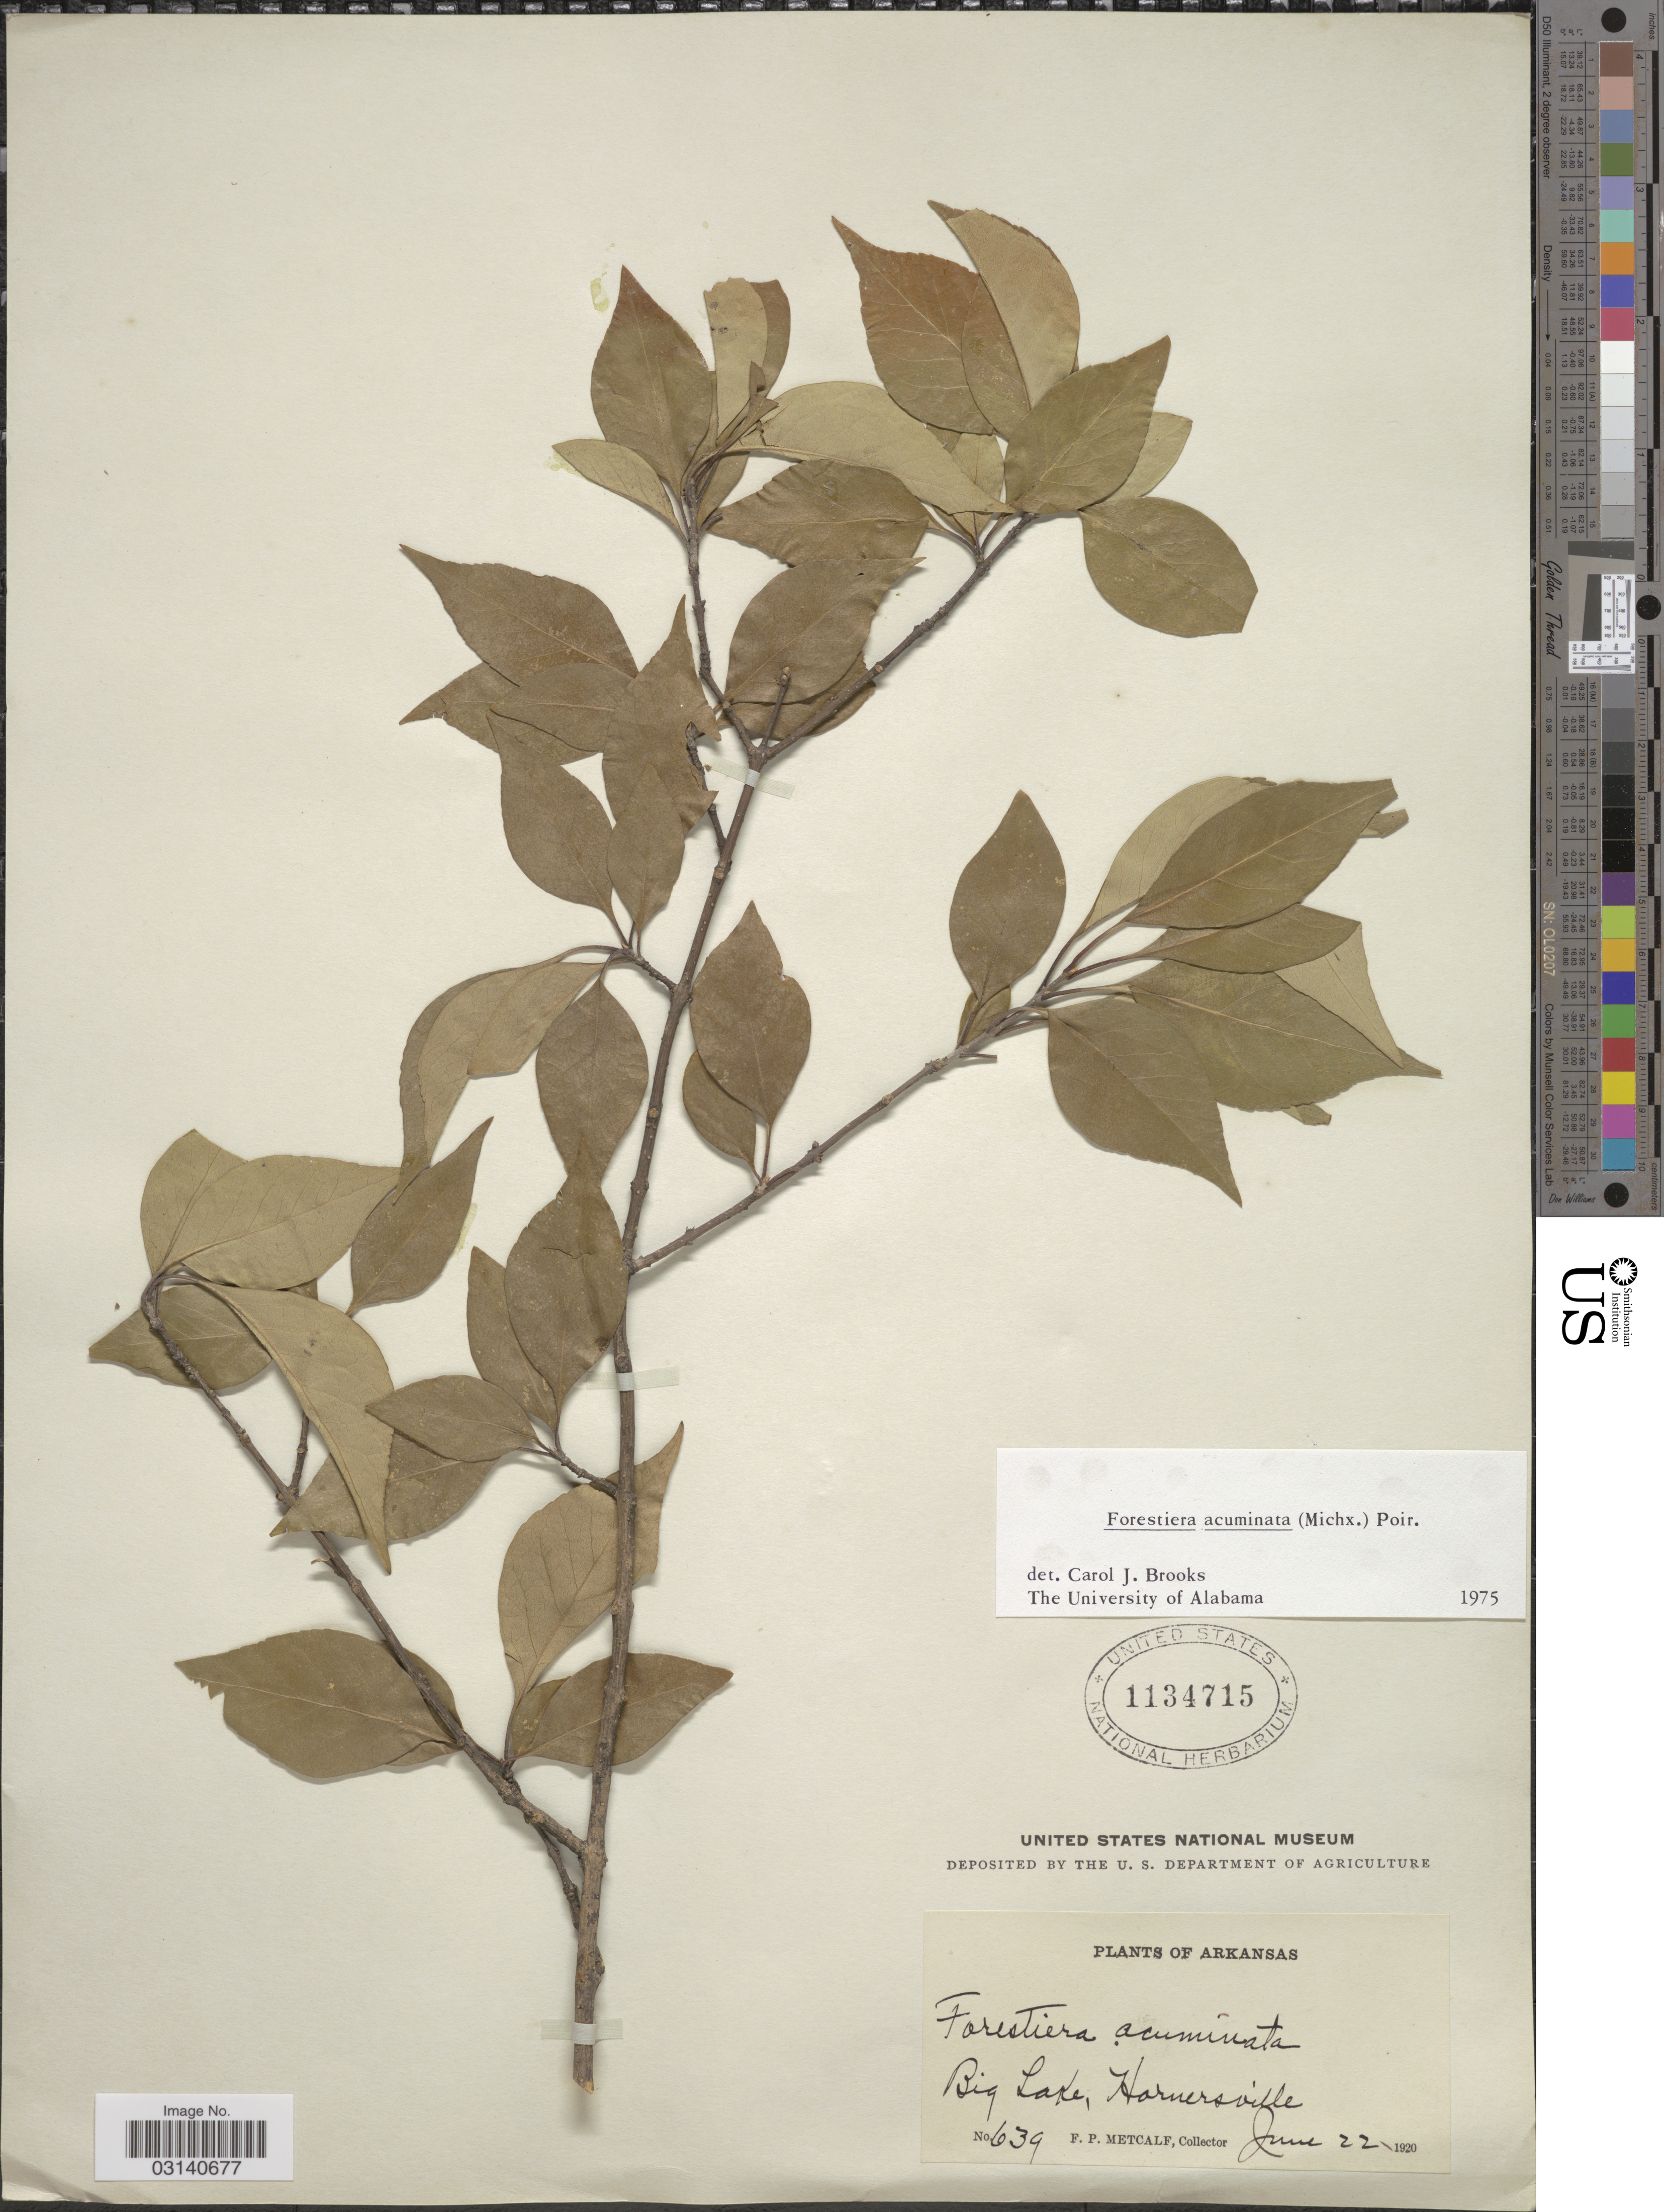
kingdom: Plantae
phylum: Tracheophyta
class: Magnoliopsida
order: Lamiales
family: Oleaceae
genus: Forestiera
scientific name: Forestiera acuminata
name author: (Michx.) Poir.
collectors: F. Metcalf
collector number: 639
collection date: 1920-06-22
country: United States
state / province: Arkansas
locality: Big Lake, Hornersville.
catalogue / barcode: US 1134715